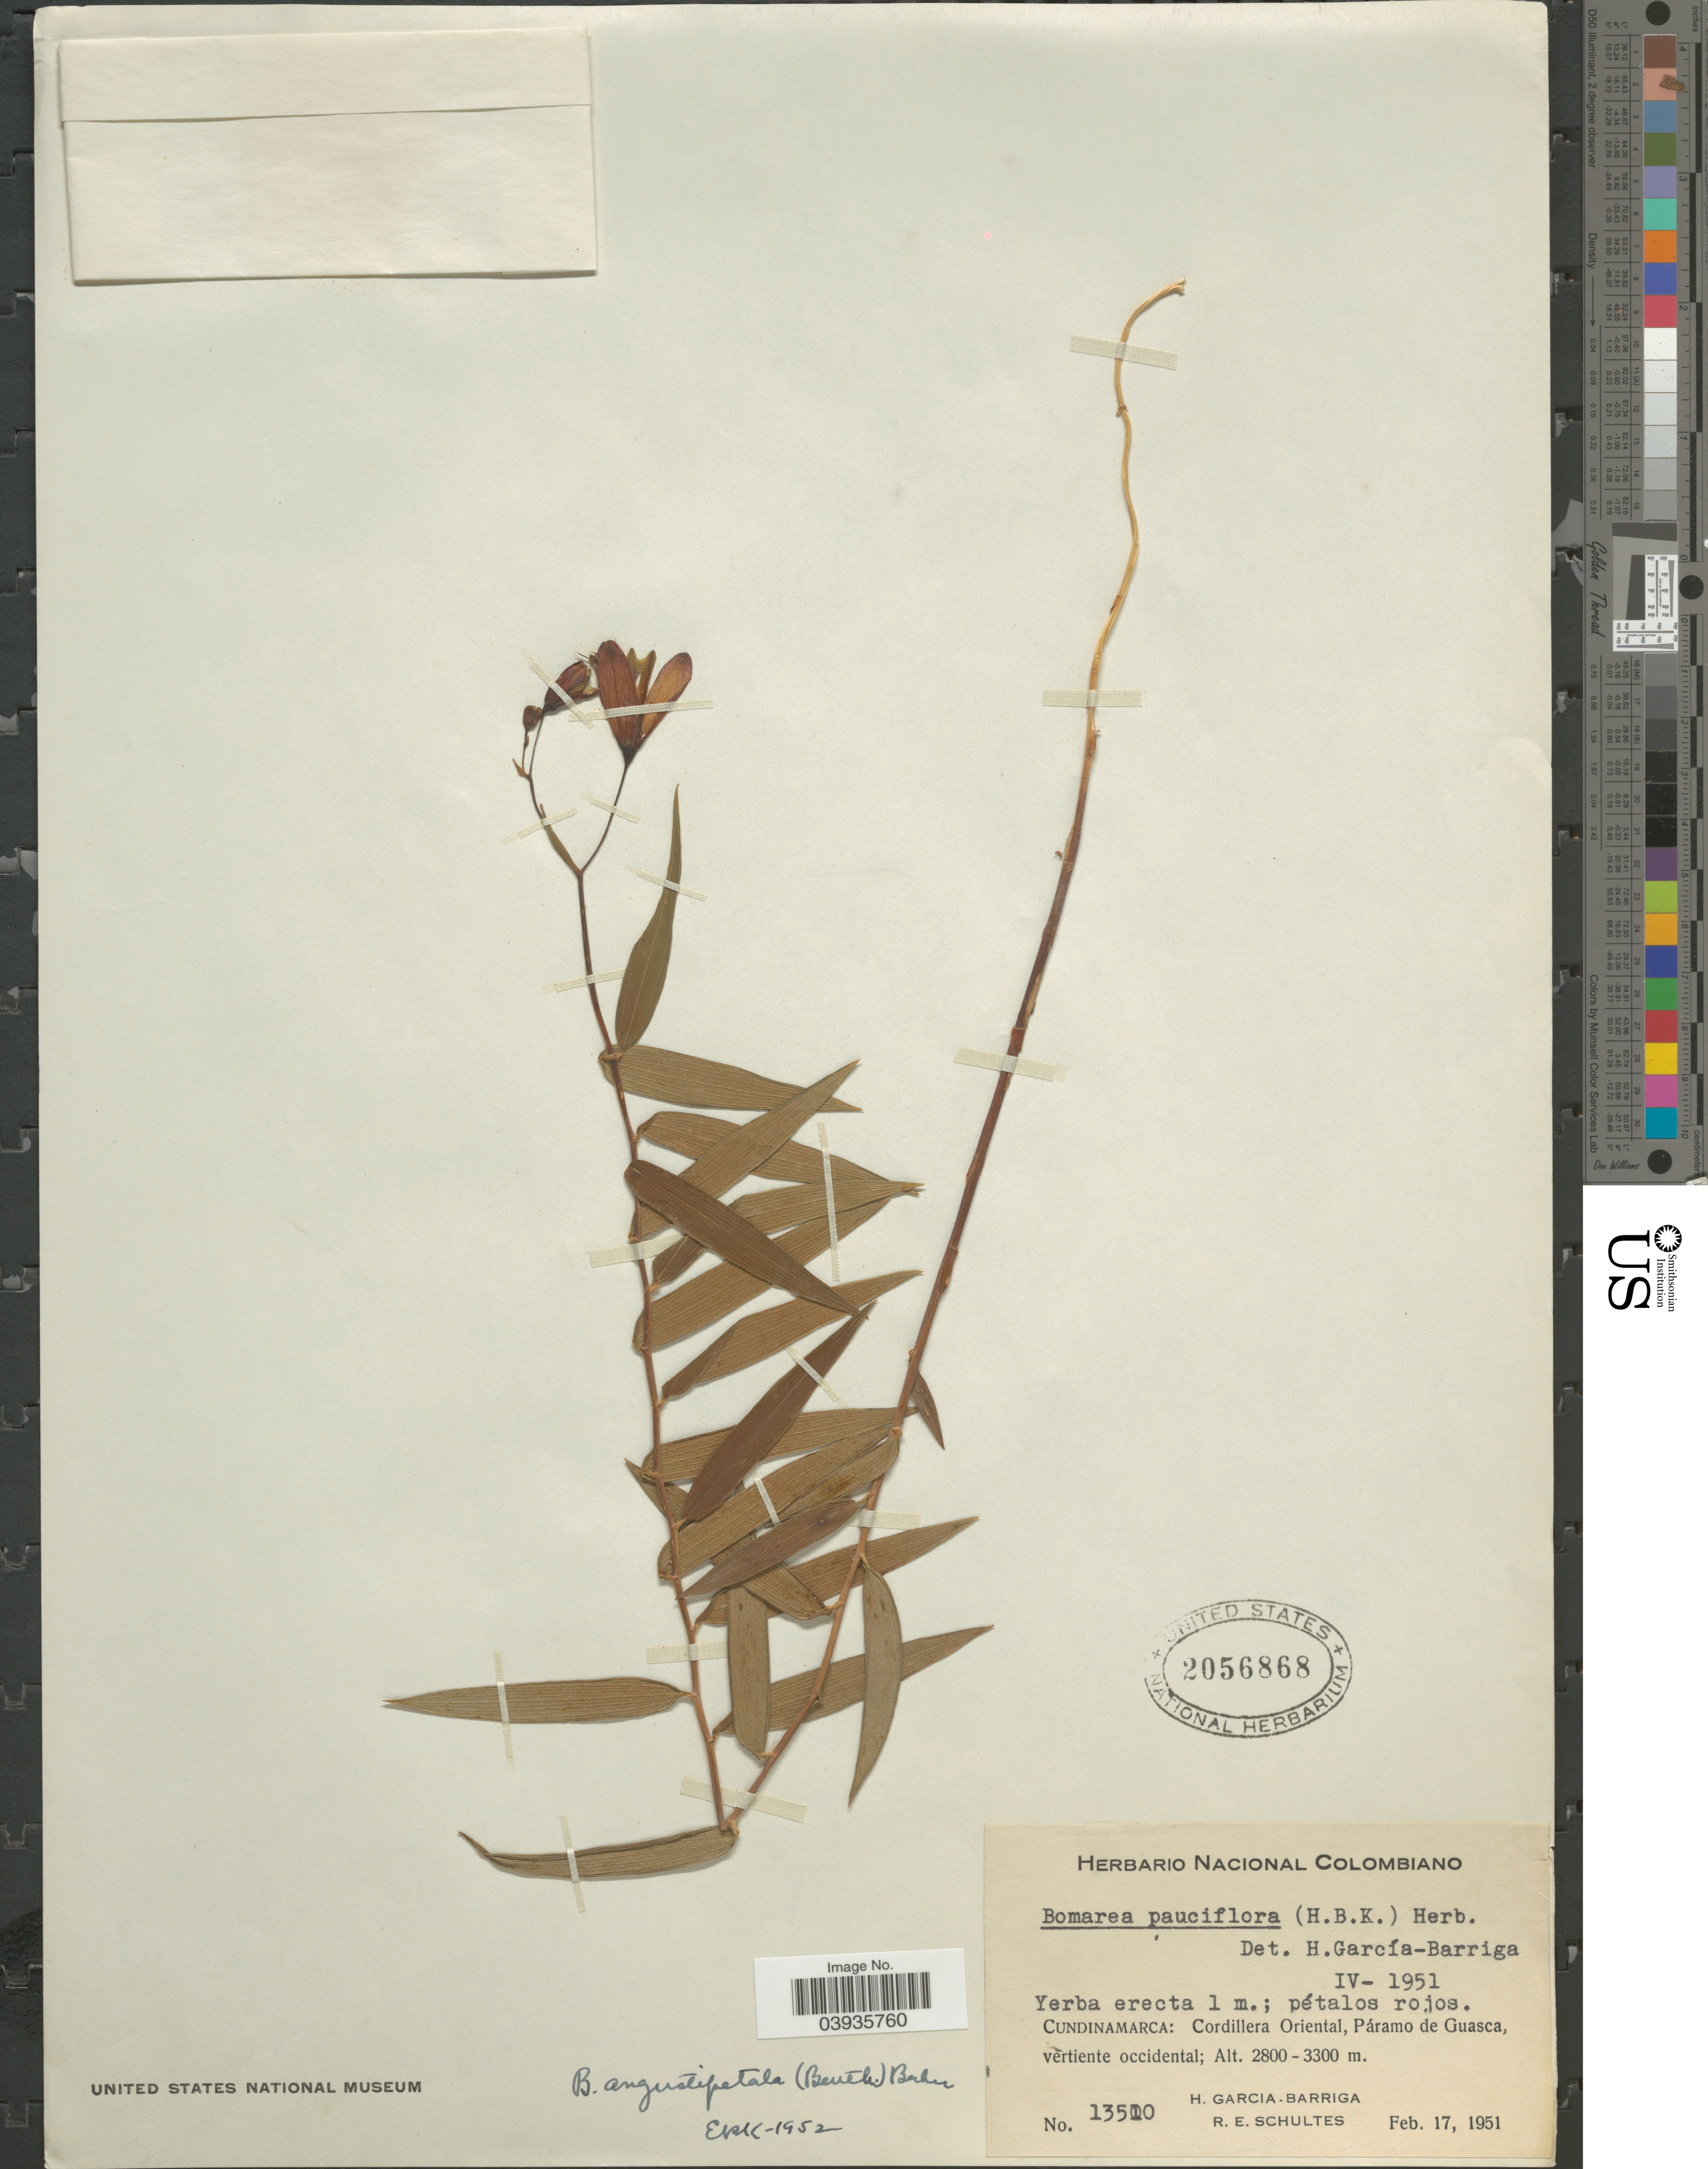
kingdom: Plantae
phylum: Tracheophyta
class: Liliopsida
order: Liliales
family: Alstroemeriaceae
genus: Bomarea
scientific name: Bomarea angustipetala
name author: Baker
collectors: H. García Barriga & R. E. Schultes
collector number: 13510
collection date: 1951-02-17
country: Colombia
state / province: Cundinamarca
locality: Cordillera Oriental, Páramo de Guasca, vertiente occidental.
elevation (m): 2800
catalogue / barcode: US 2056868